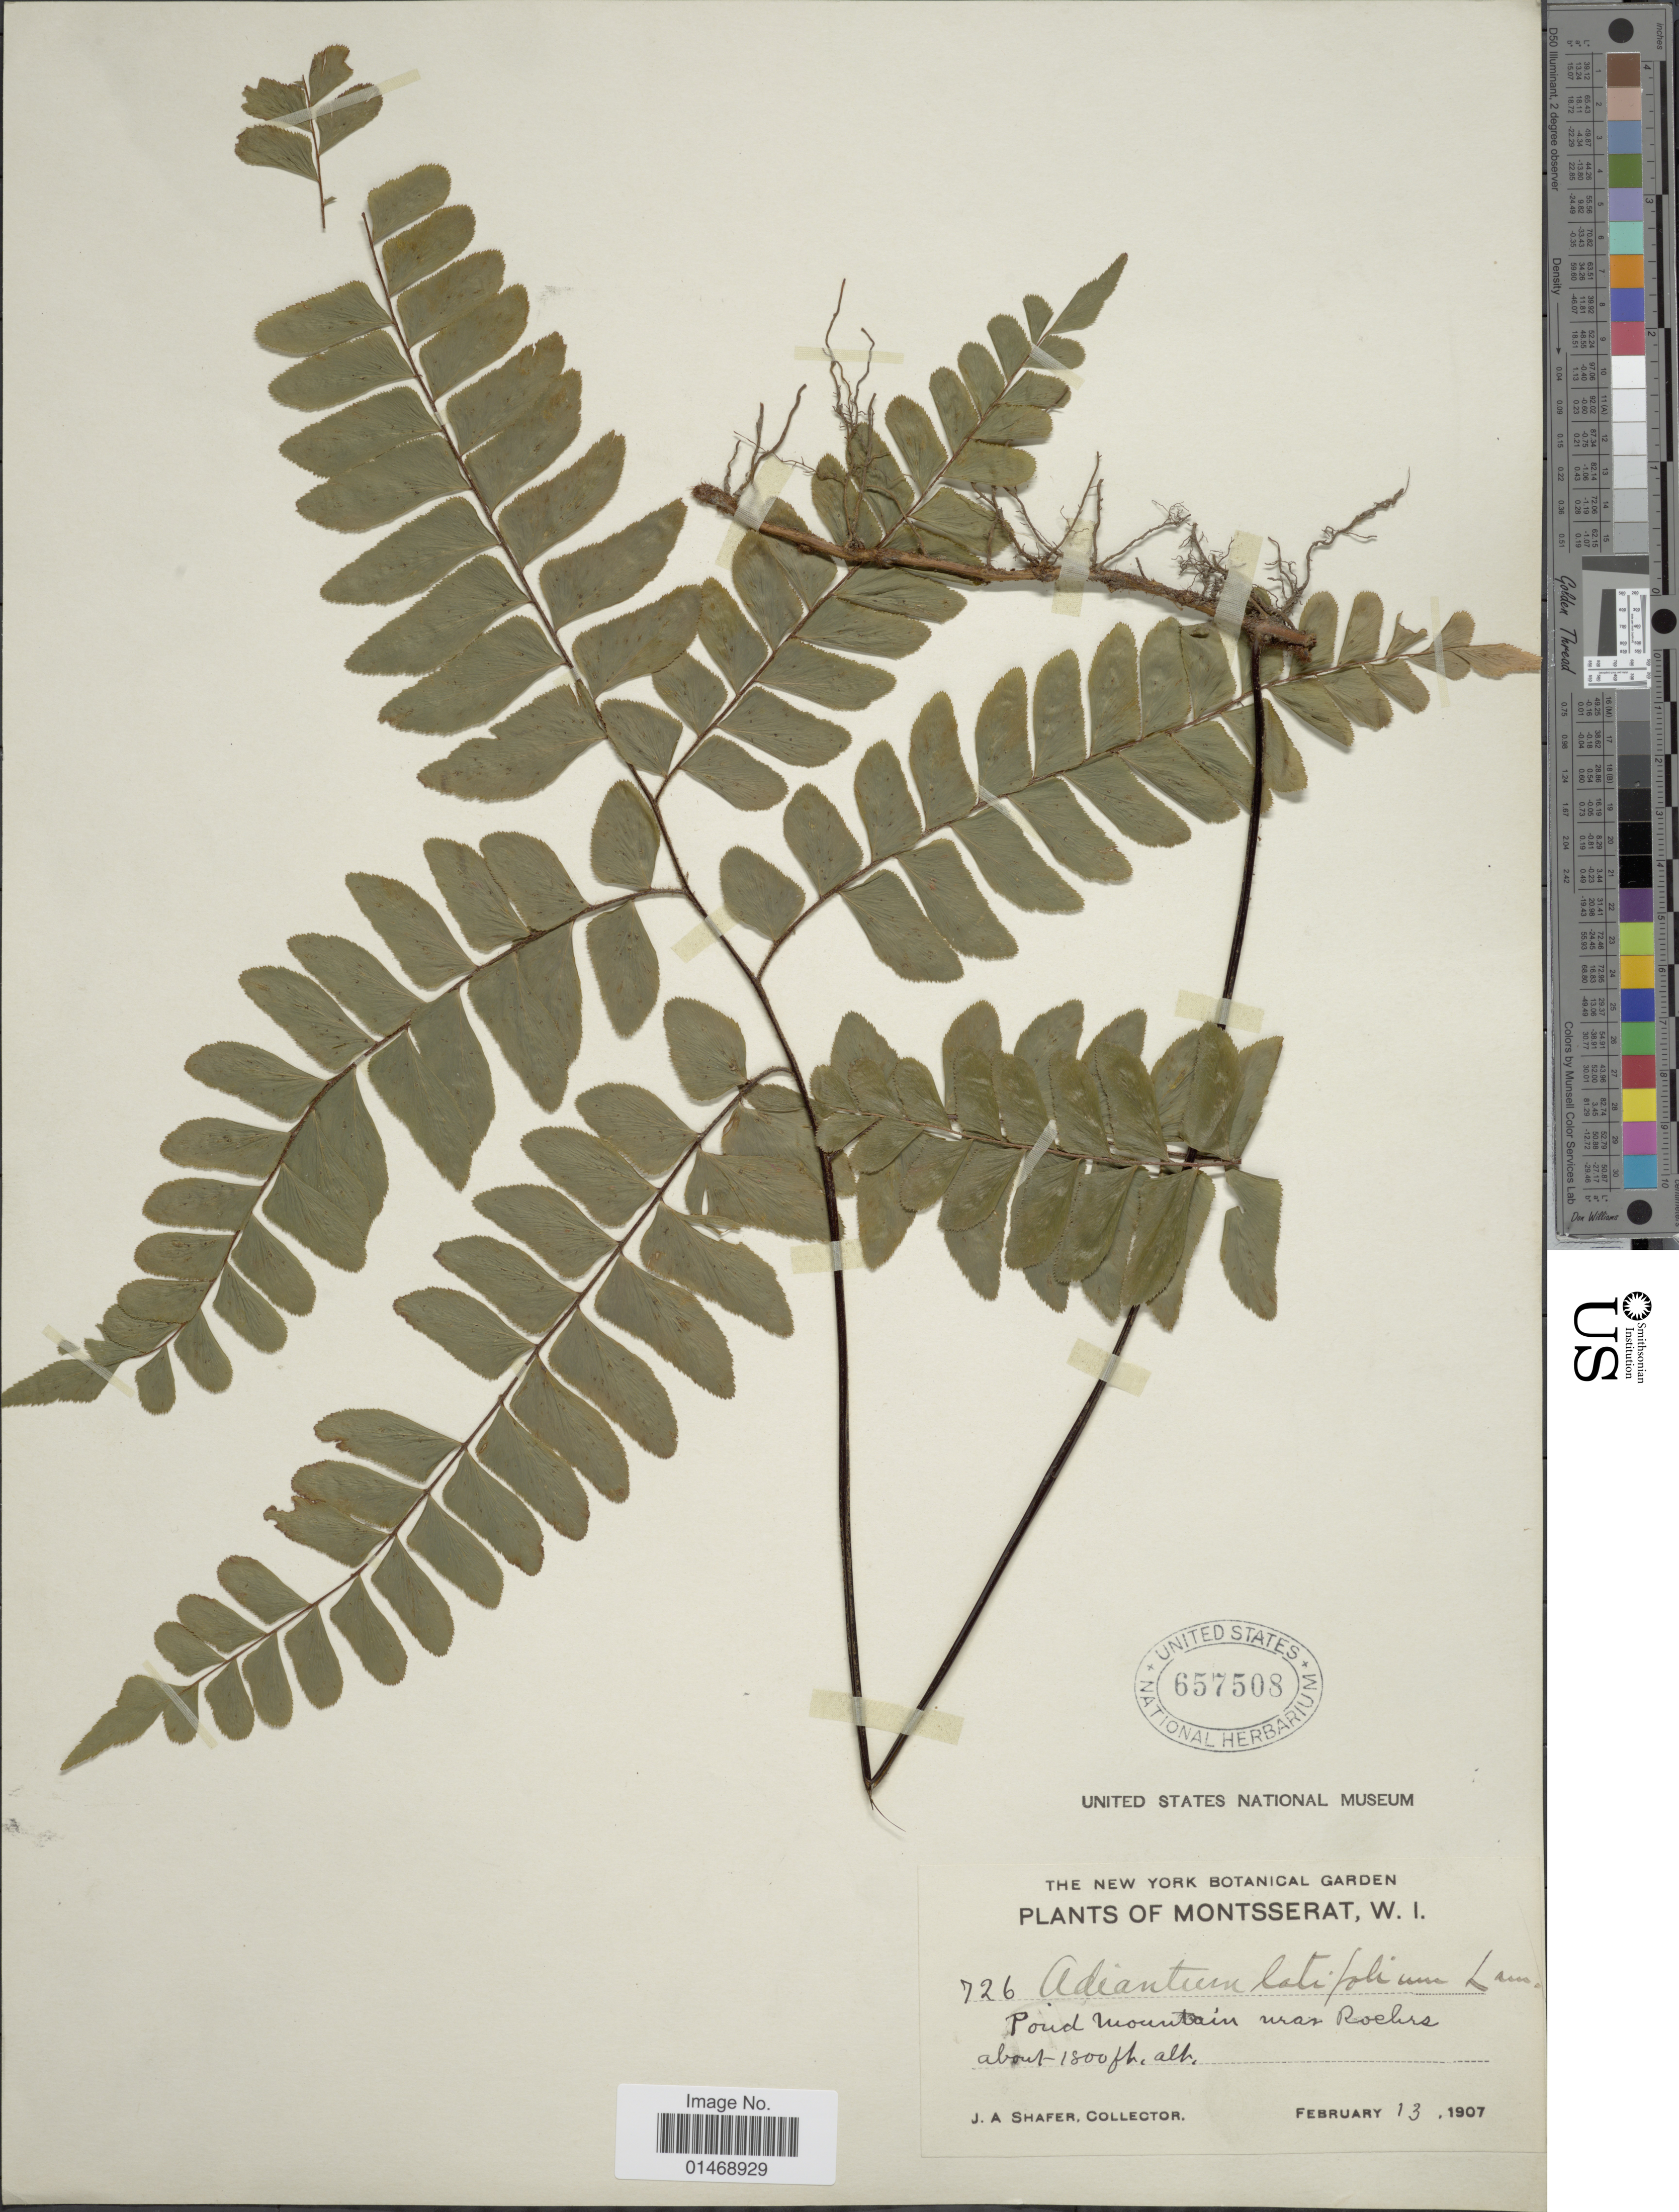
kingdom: Plantae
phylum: Tracheophyta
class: Polypodiopsida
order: Polypodiales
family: Pteridaceae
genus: Adiantum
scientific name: Adiantum latifolium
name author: Lam.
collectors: J. A. Shafer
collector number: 726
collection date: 1907-02-13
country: Montserrat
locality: Pond mountain near Roche's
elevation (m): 549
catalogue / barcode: US 657508